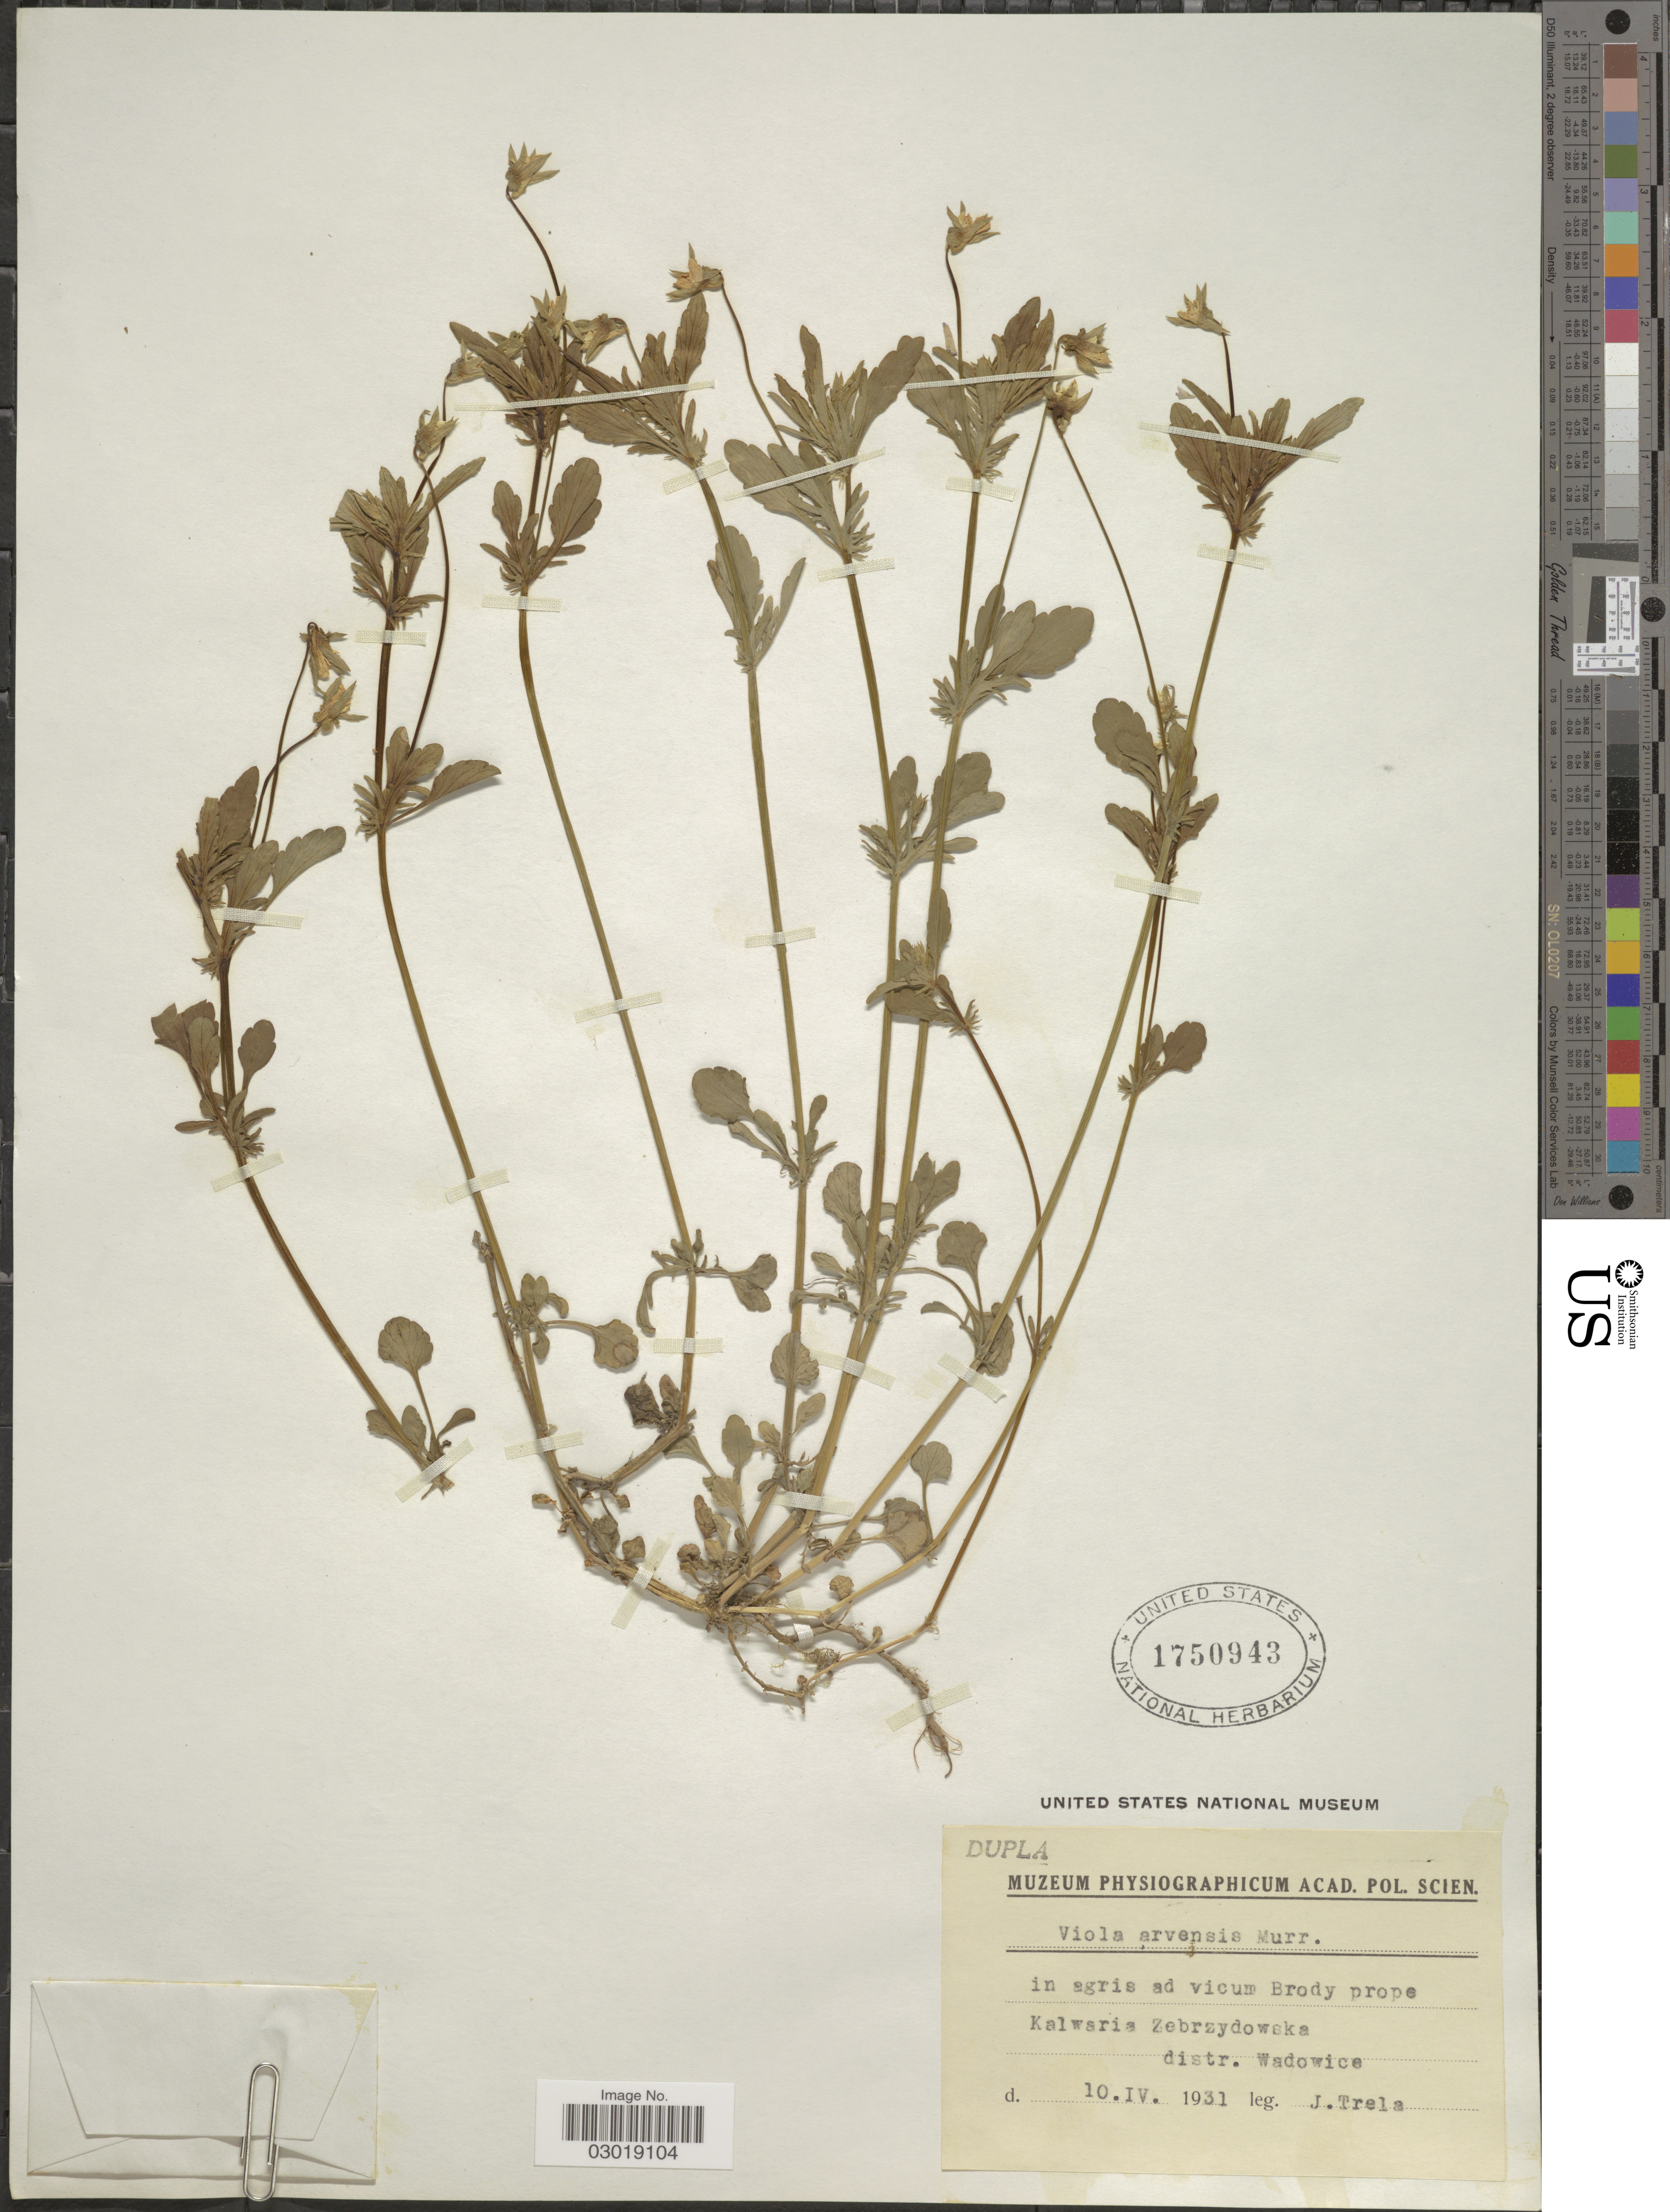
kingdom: Plantae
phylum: Tracheophyta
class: Magnoliopsida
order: Malpighiales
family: Violaceae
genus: Viola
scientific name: Viola tricolor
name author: L.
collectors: J. Trela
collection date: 1931-04-10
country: Poland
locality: In agris ad vicum Brody prope Kalwaria Zebrzydowska, distr. Wadowice.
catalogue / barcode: US 1750943